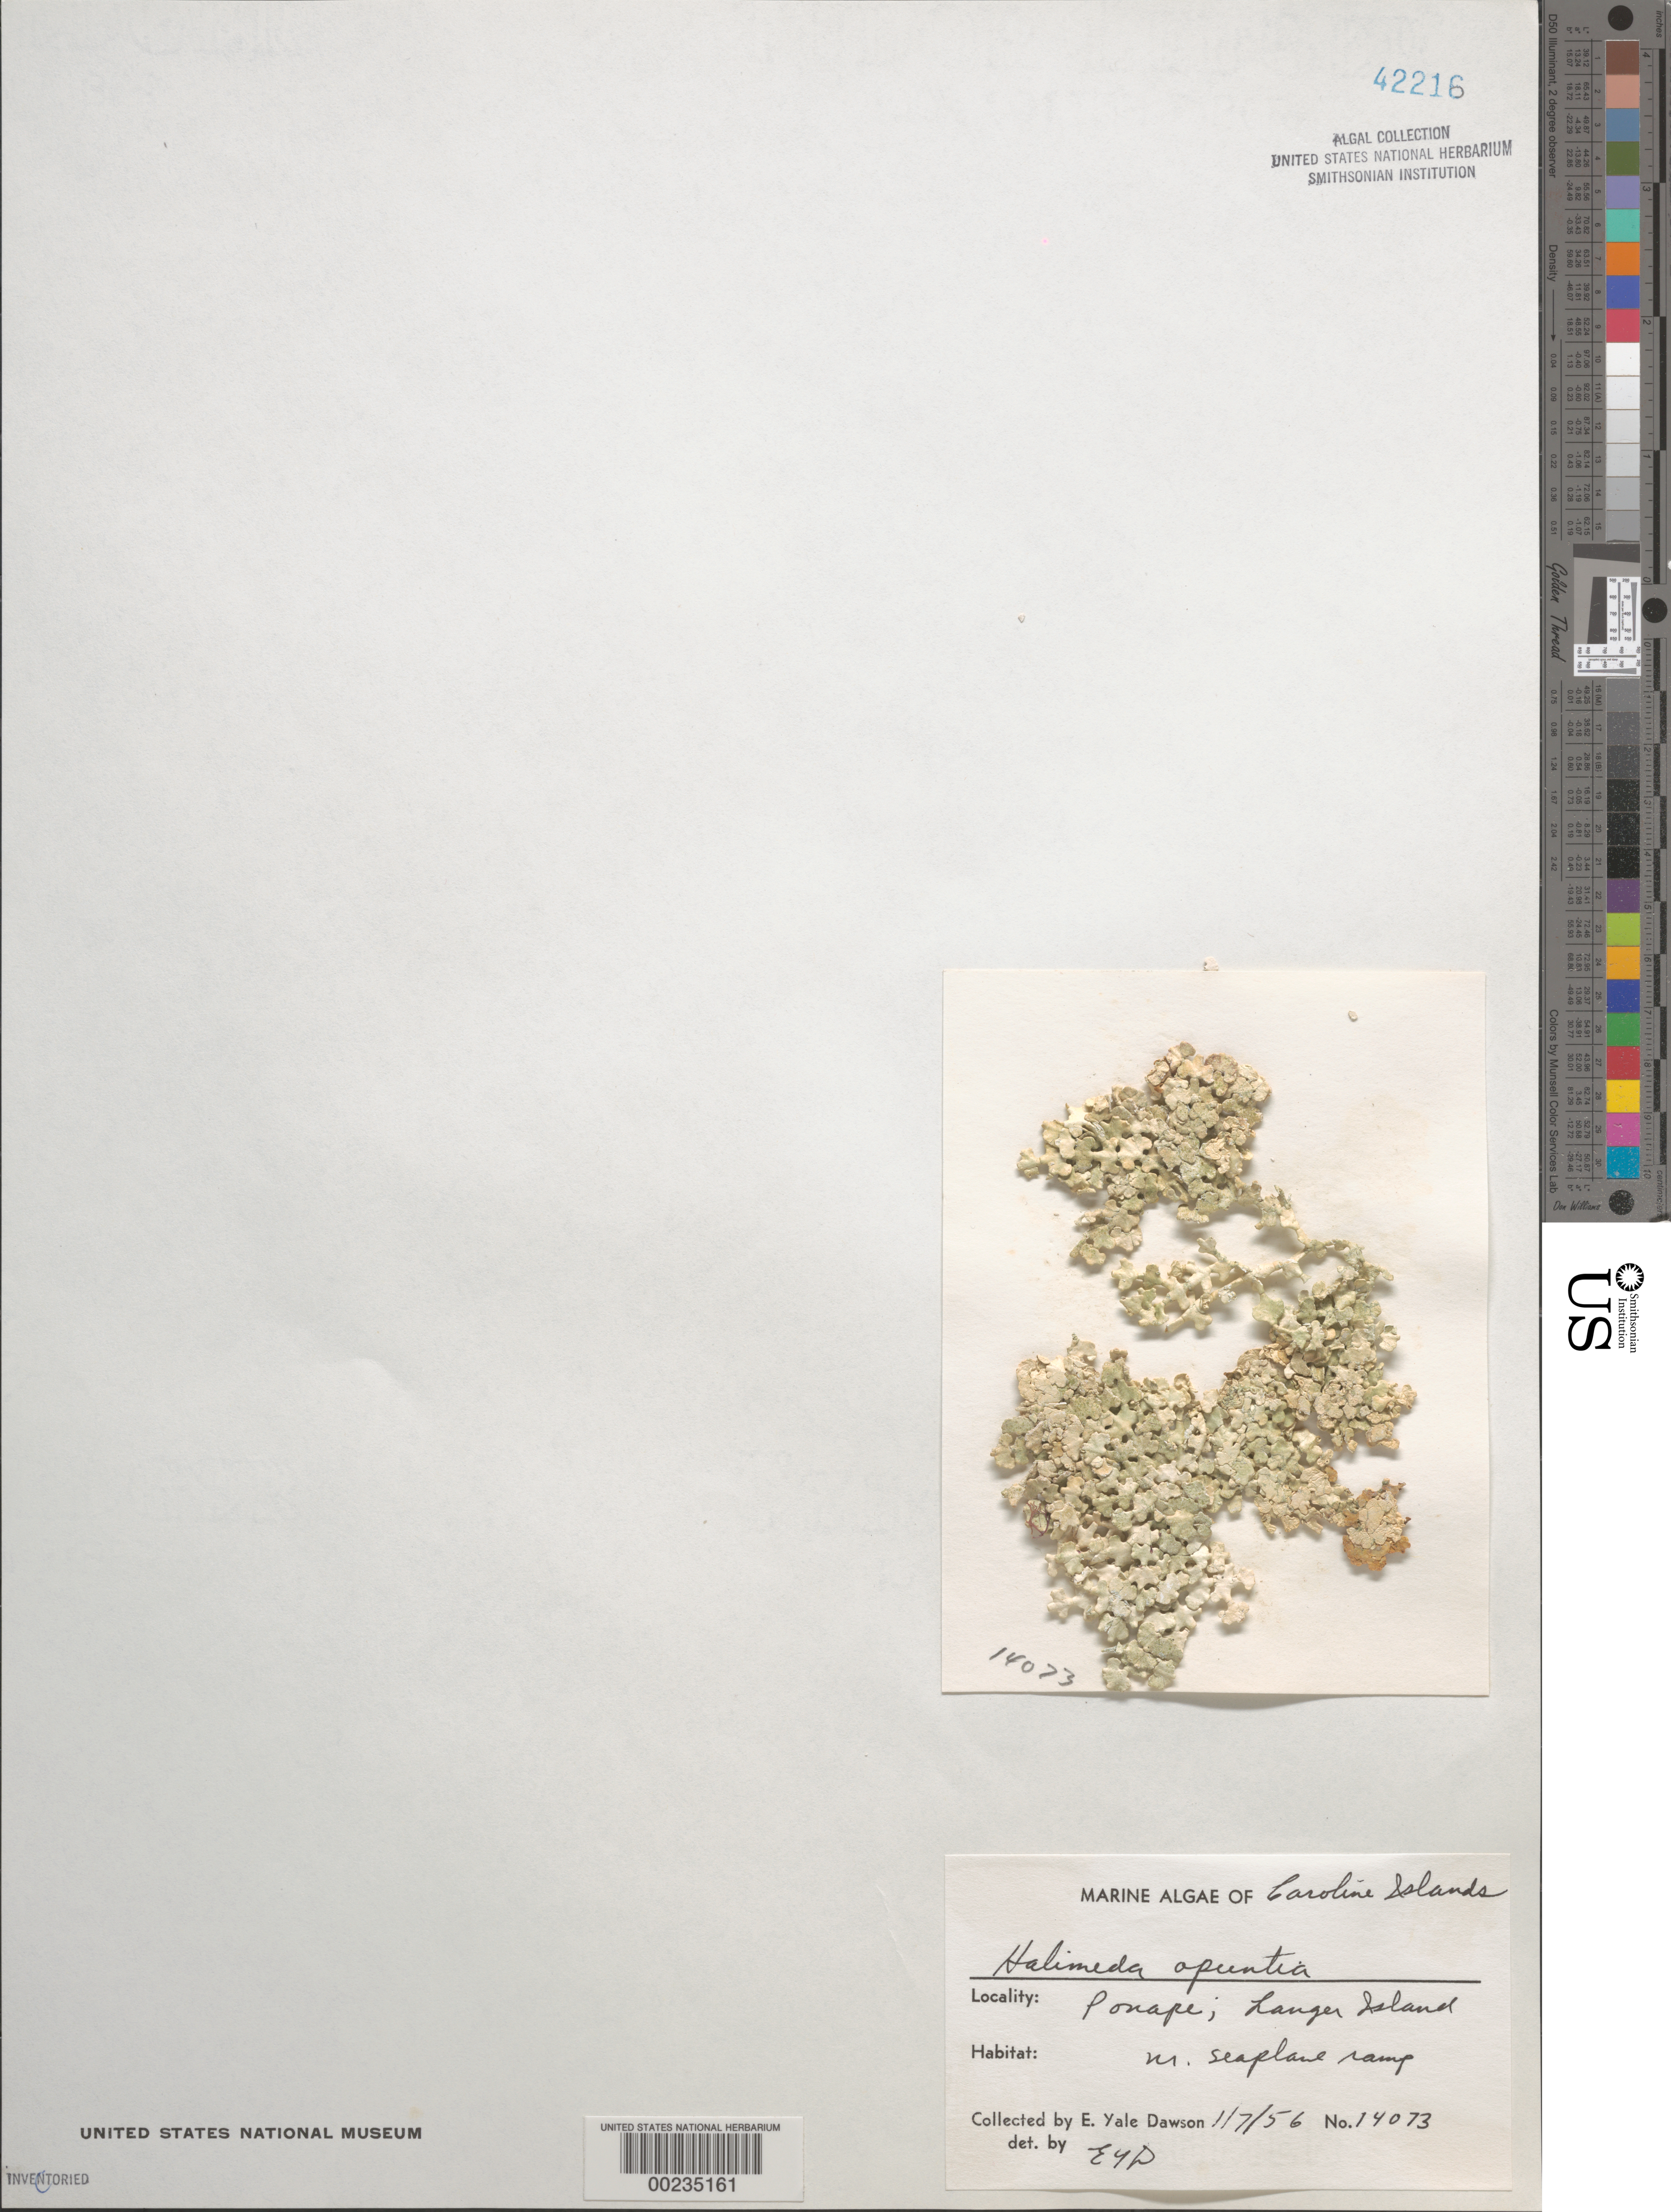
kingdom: Plantae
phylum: Chlorophyta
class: Ulvophyceae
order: Bryopsidales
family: Halimedaceae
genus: Halimeda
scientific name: Halimeda opuntia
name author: (L.) J.V.Lamouroux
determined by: Dawson, E. Y.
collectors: E. Y. Dawson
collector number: EYD 14073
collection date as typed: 07 Jan 1956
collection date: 1956-01-07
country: Micronesia, Federated States of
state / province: Pohnpei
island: Lenger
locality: Langer [= Lenger I.]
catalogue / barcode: US 42216